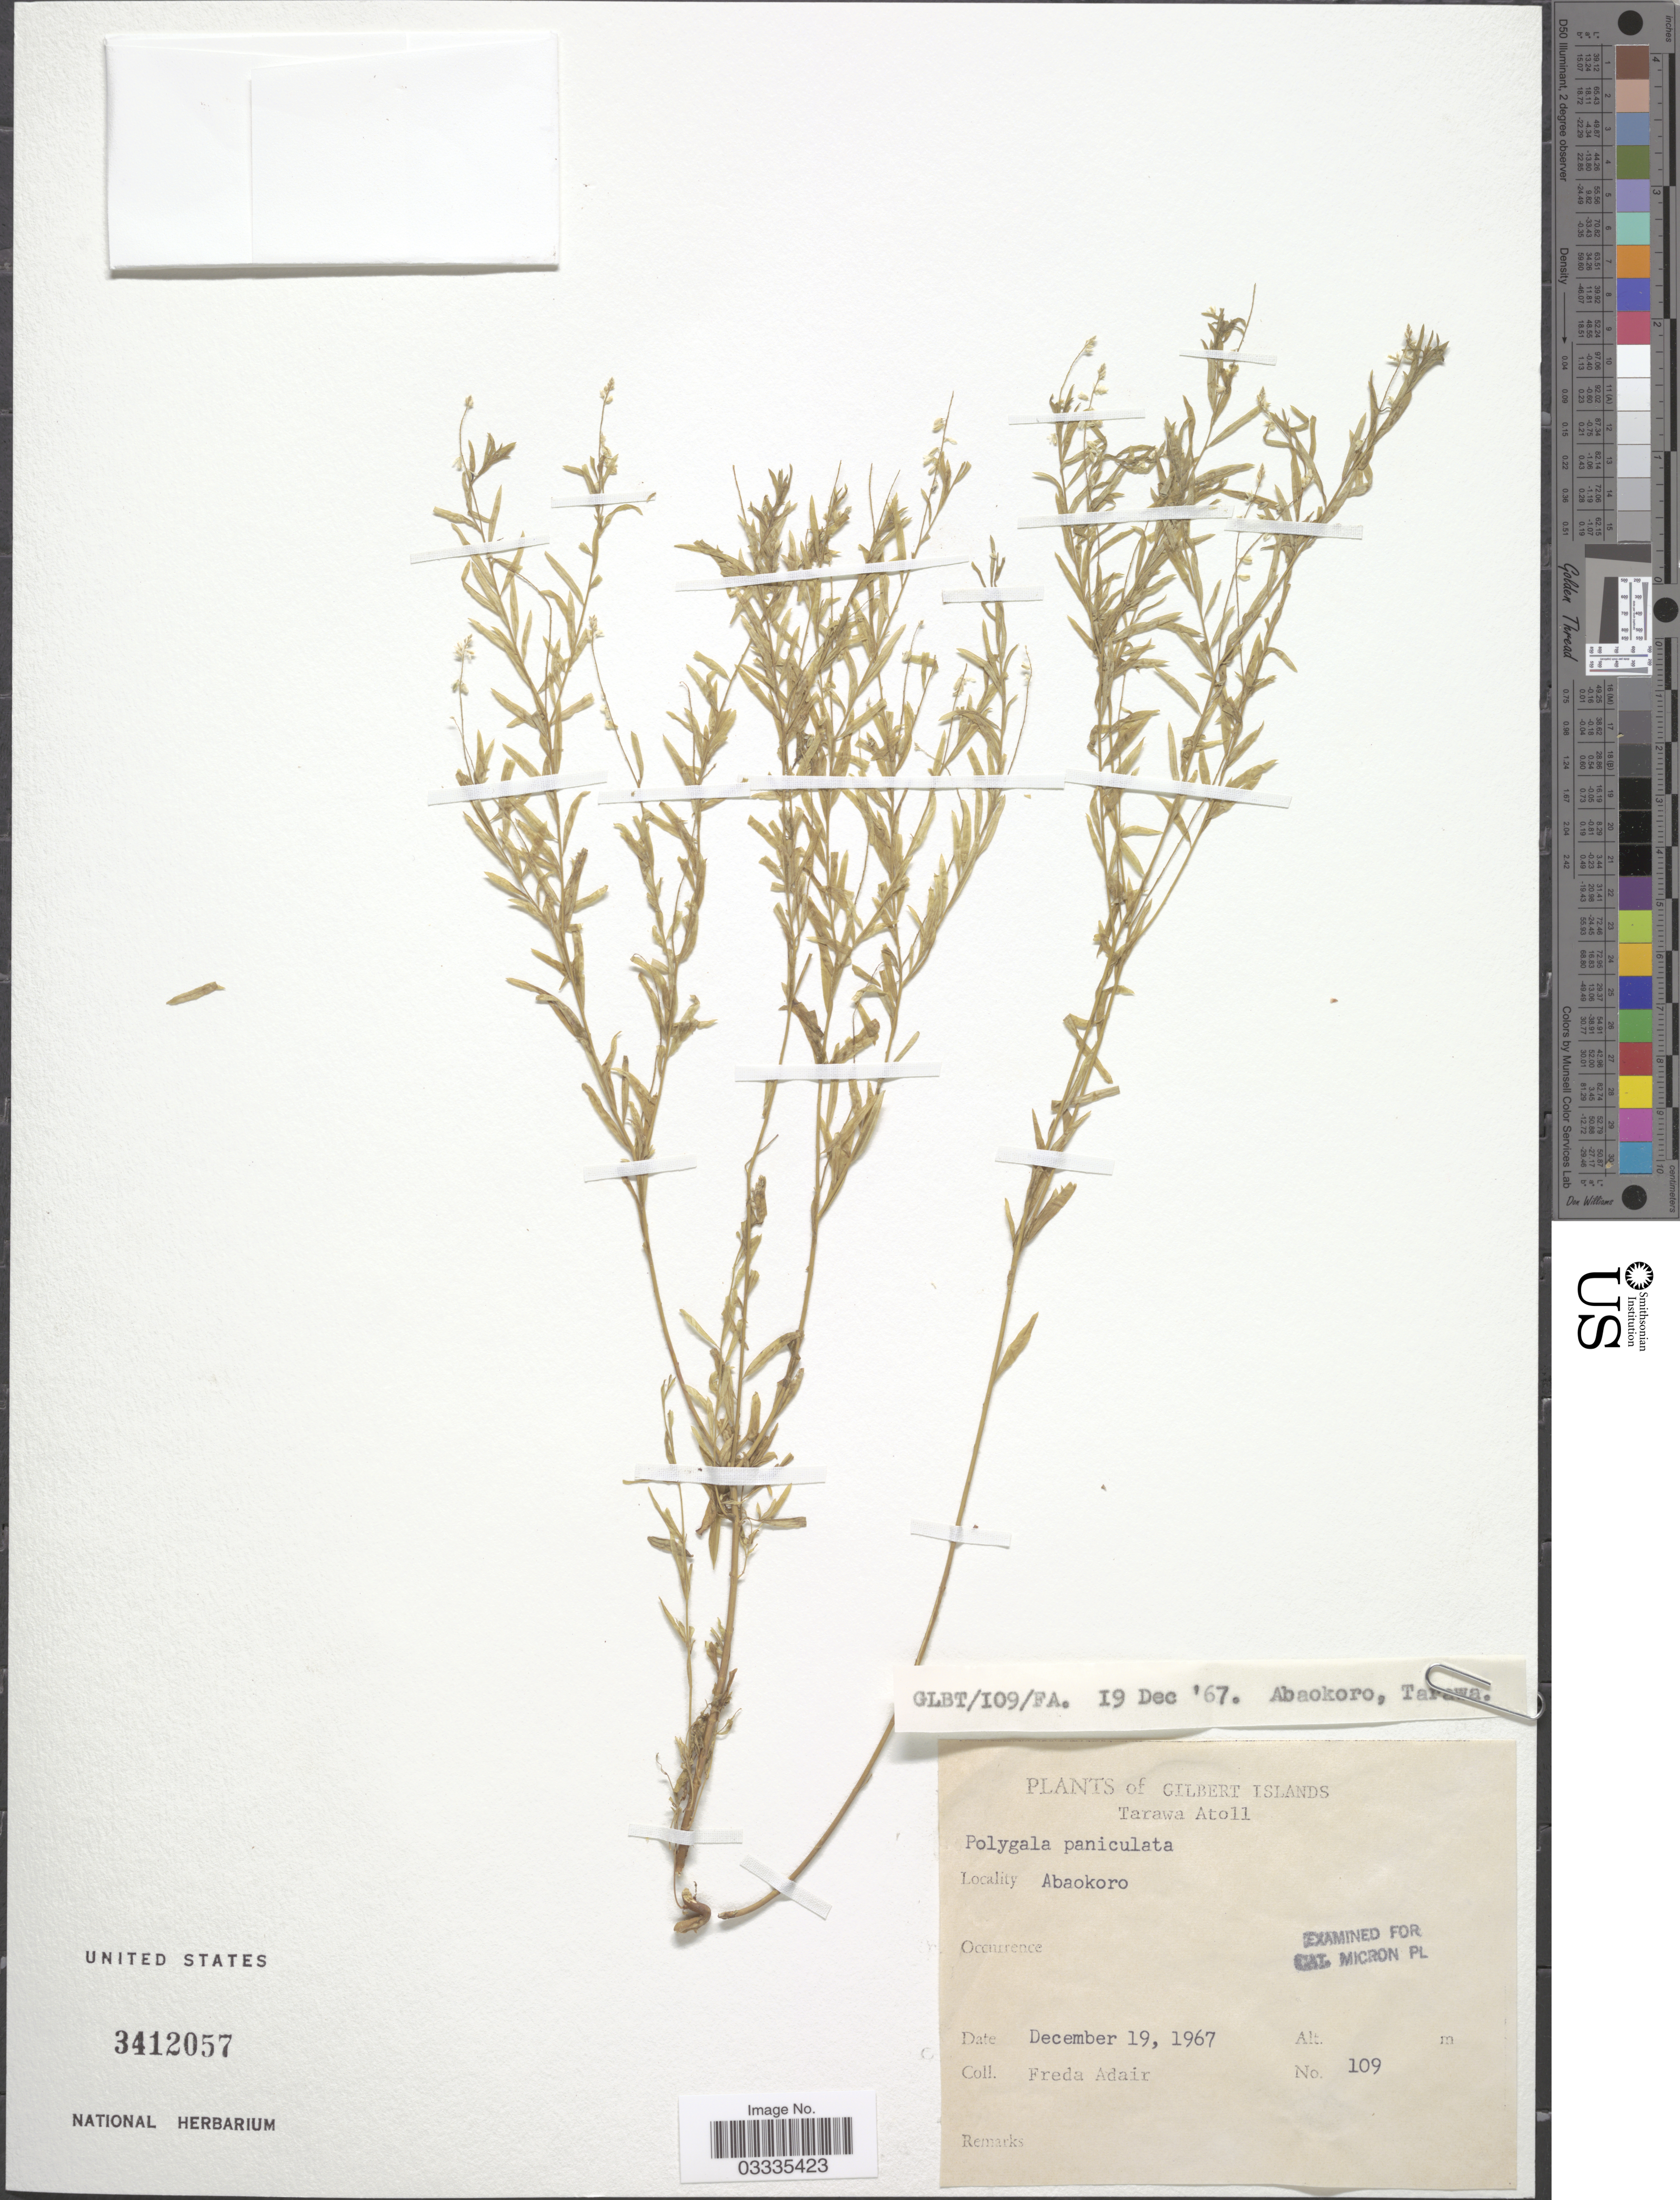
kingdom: Plantae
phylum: Tracheophyta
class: Magnoliopsida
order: Fabales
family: Polygalaceae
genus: Polygala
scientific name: Polygala paniculata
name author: L.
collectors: F. Adair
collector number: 109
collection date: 1967-12-19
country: Kiribati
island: Tarawa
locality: Gilbert Islands. Tarawa Atoll. Abaokoro.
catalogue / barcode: US 3412057